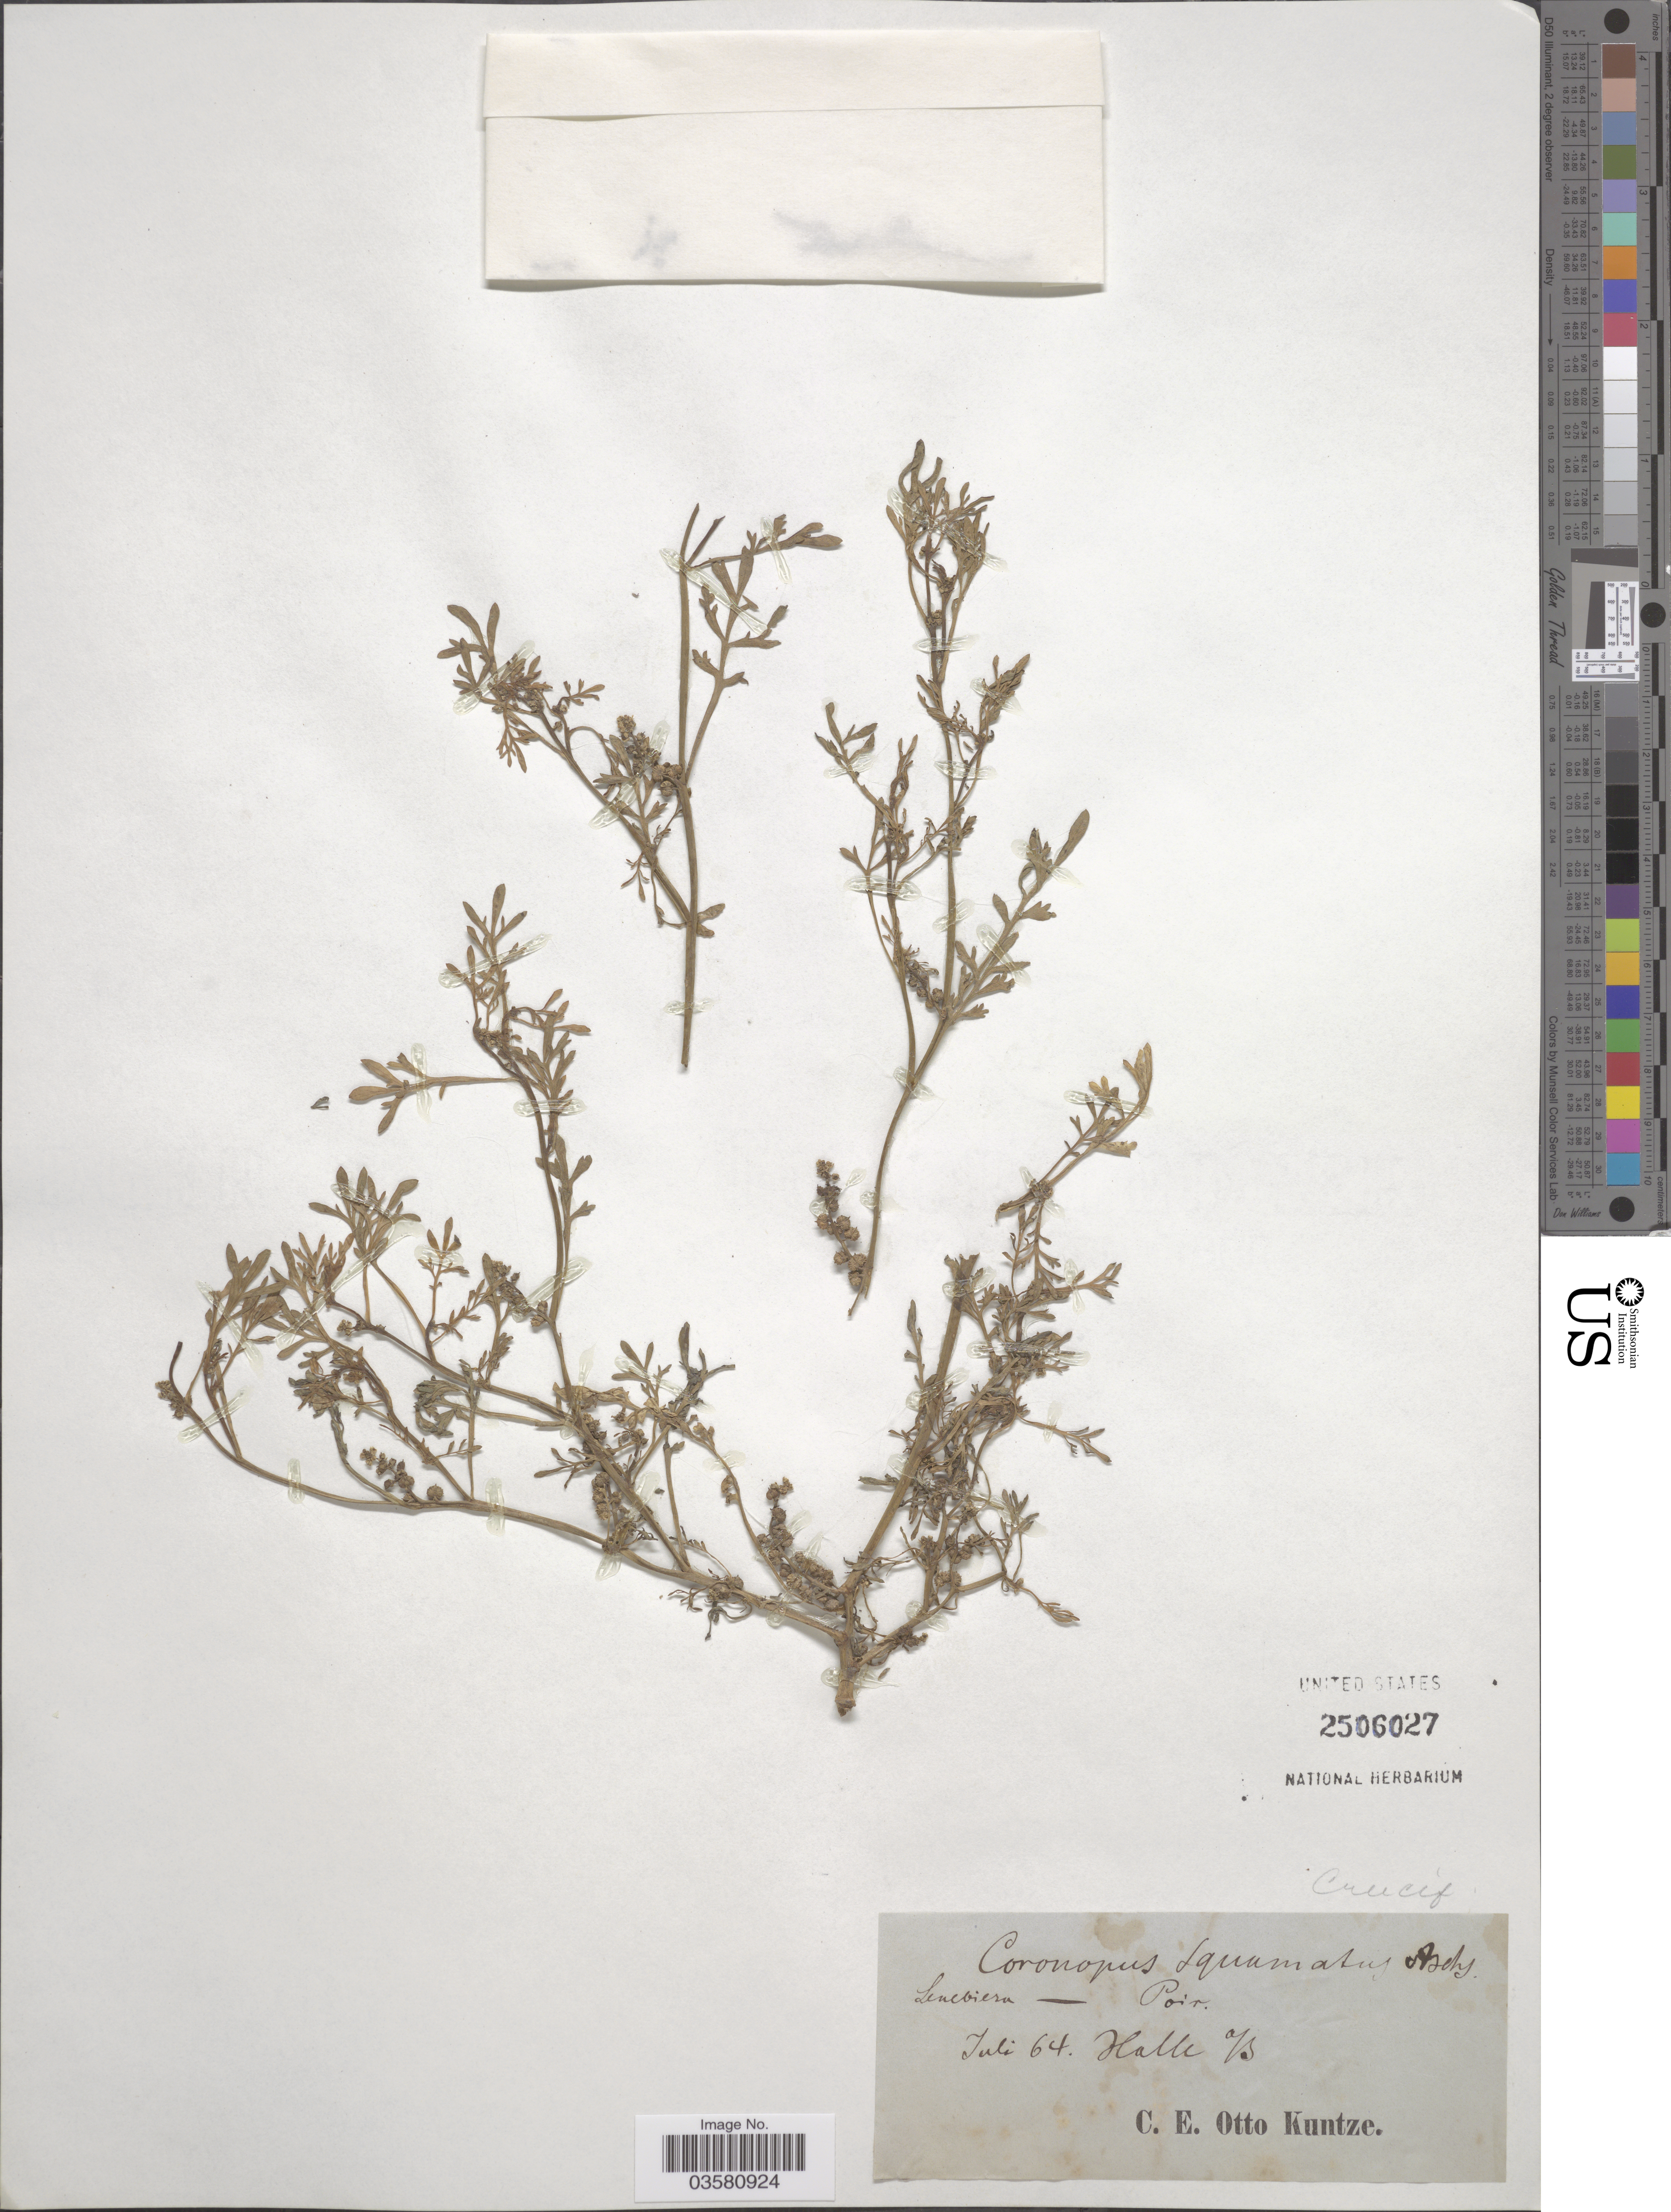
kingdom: Plantae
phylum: Tracheophyta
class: Magnoliopsida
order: Brassicales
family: Brassicaceae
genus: Lepidium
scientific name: Lepidium coronopus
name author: (L.) Al-Shehbaz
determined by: Strong, M. T., (US), Smithsonian Institution - National Museum of Natural History (UNITED STATES)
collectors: C.E.O. Kuntze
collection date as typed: Transcribed d/m/y: /7/64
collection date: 1864-07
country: Germany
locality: Halle o/s. [interpreted]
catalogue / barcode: US 2506027